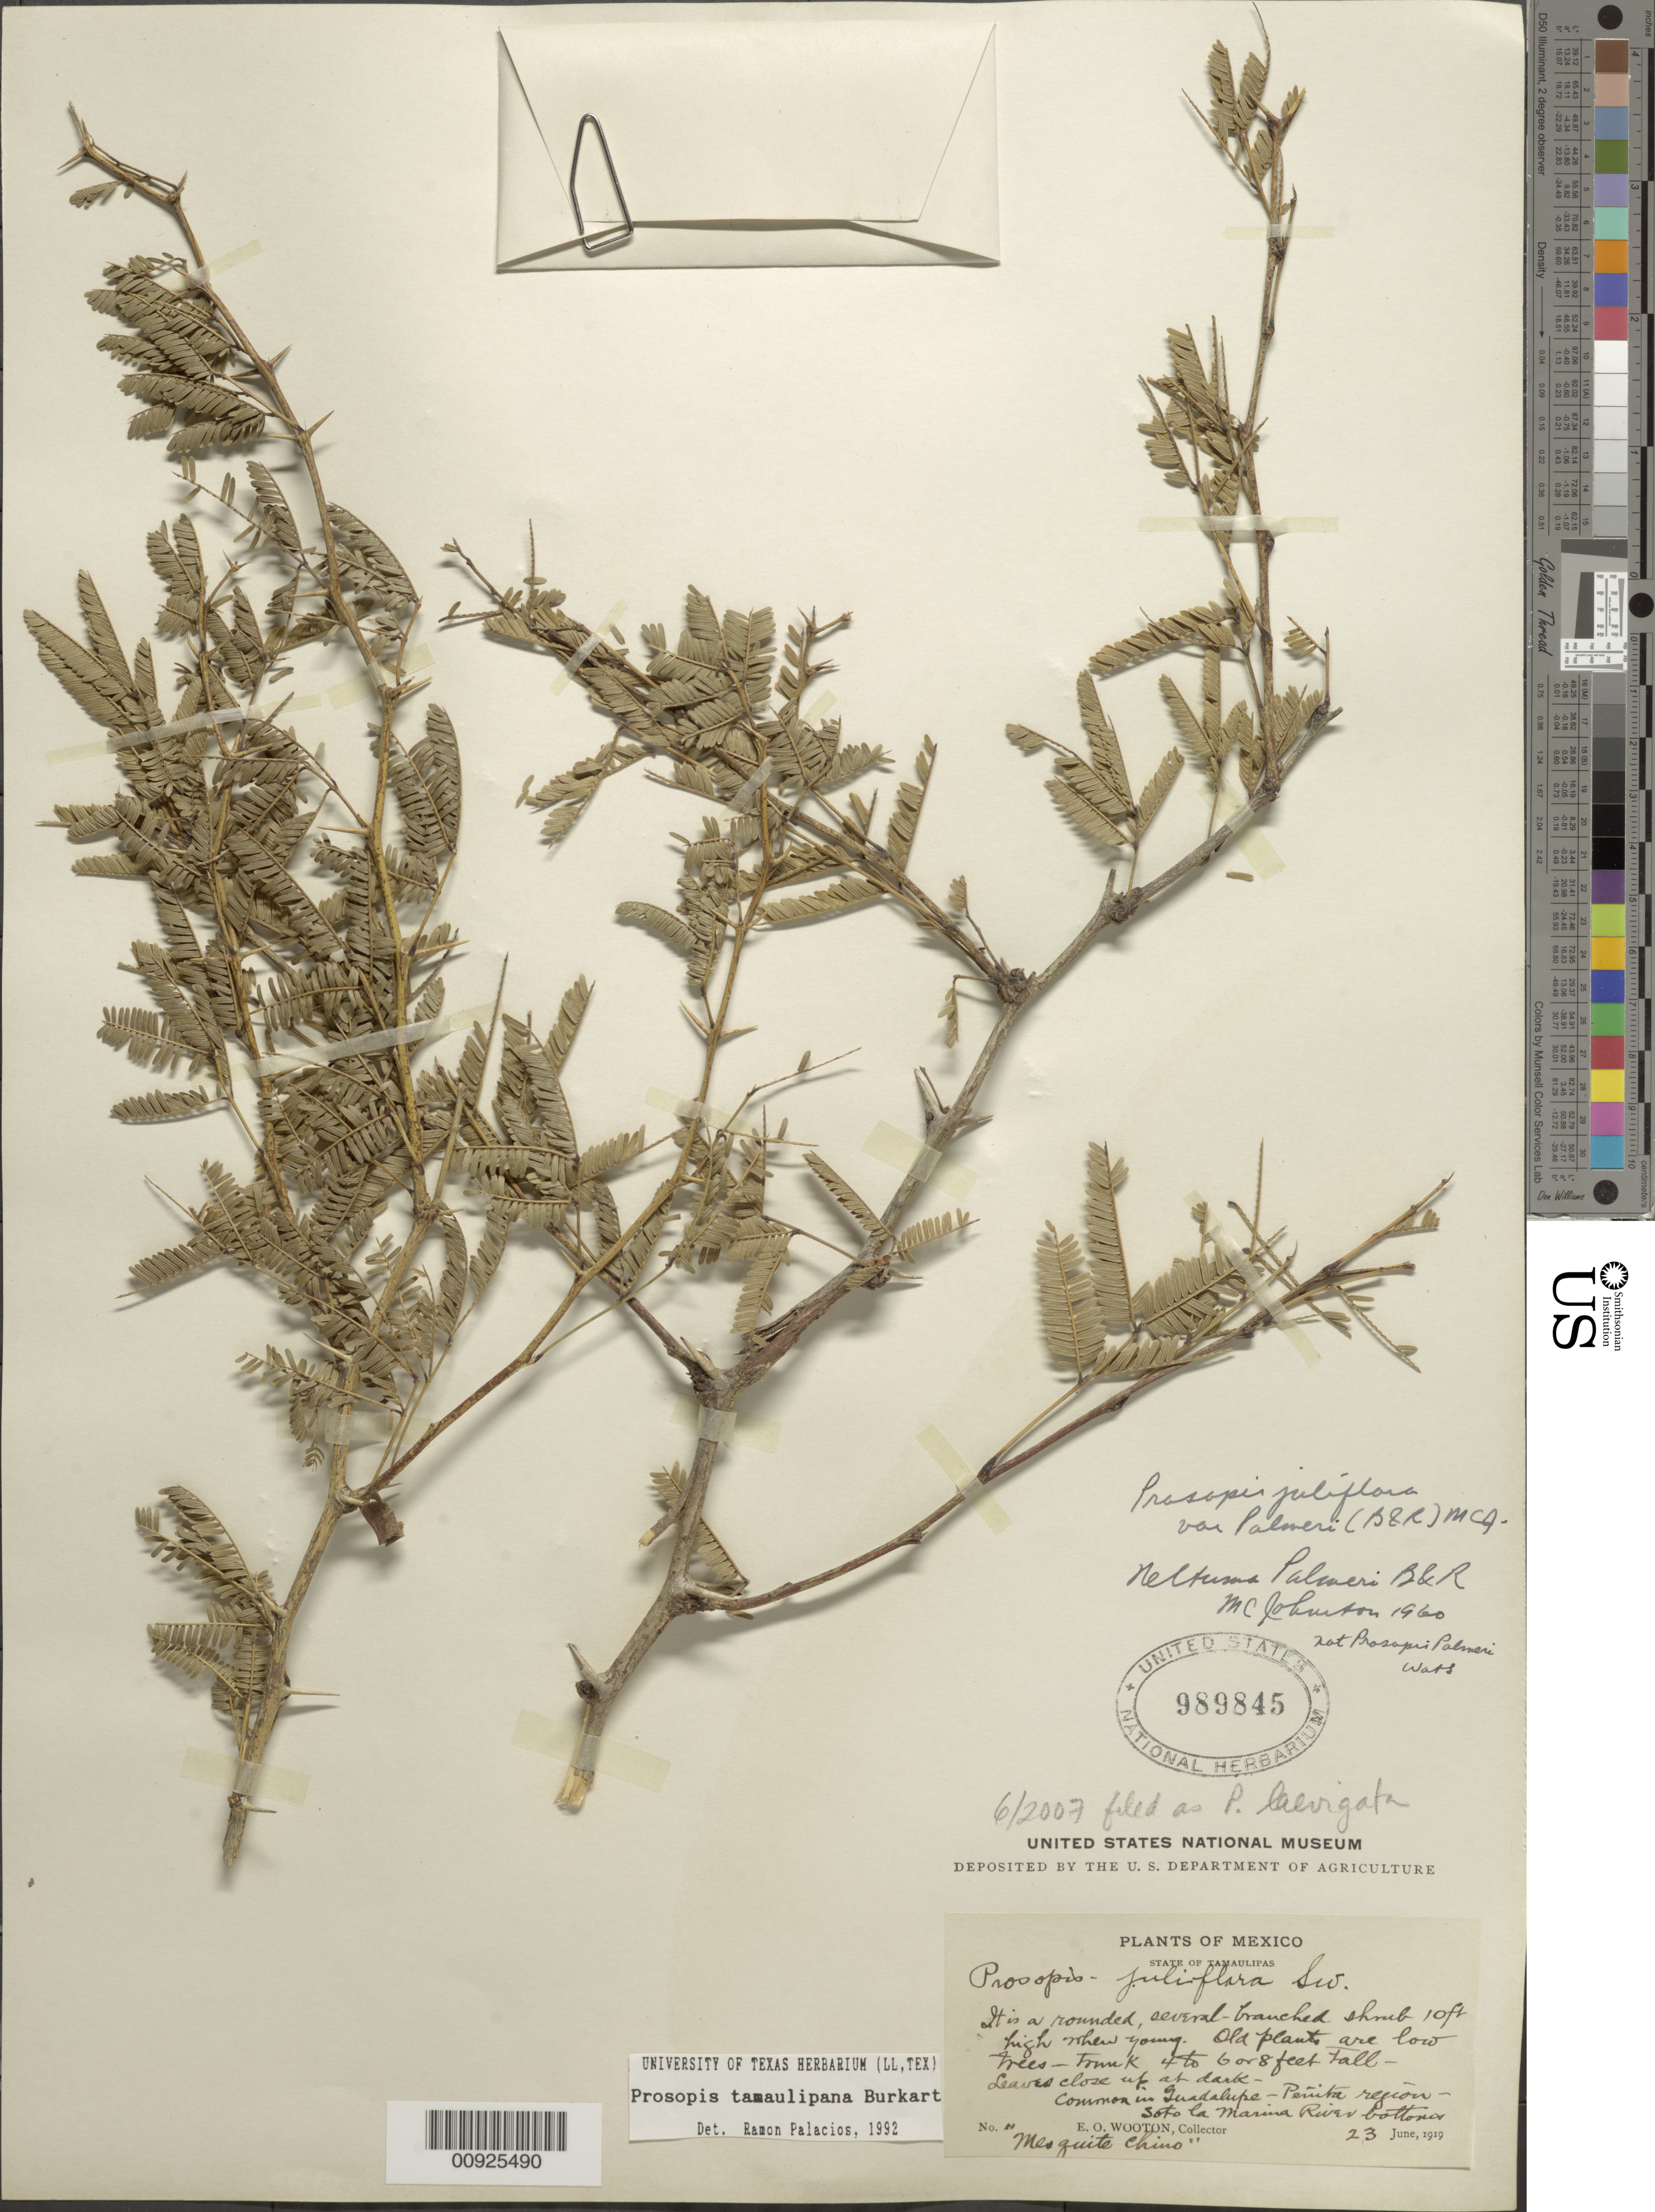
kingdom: Plantae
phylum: Tracheophyta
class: Magnoliopsida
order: Fabales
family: Fabaceae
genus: Neltuma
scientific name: Neltuma palmeri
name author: Britton & Rose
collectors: E. O. Wooton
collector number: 11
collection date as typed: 23 Jun 1919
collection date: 1919-06-23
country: Mexico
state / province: Tamaulipas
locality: State of Tamaulipas.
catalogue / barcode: US 989845